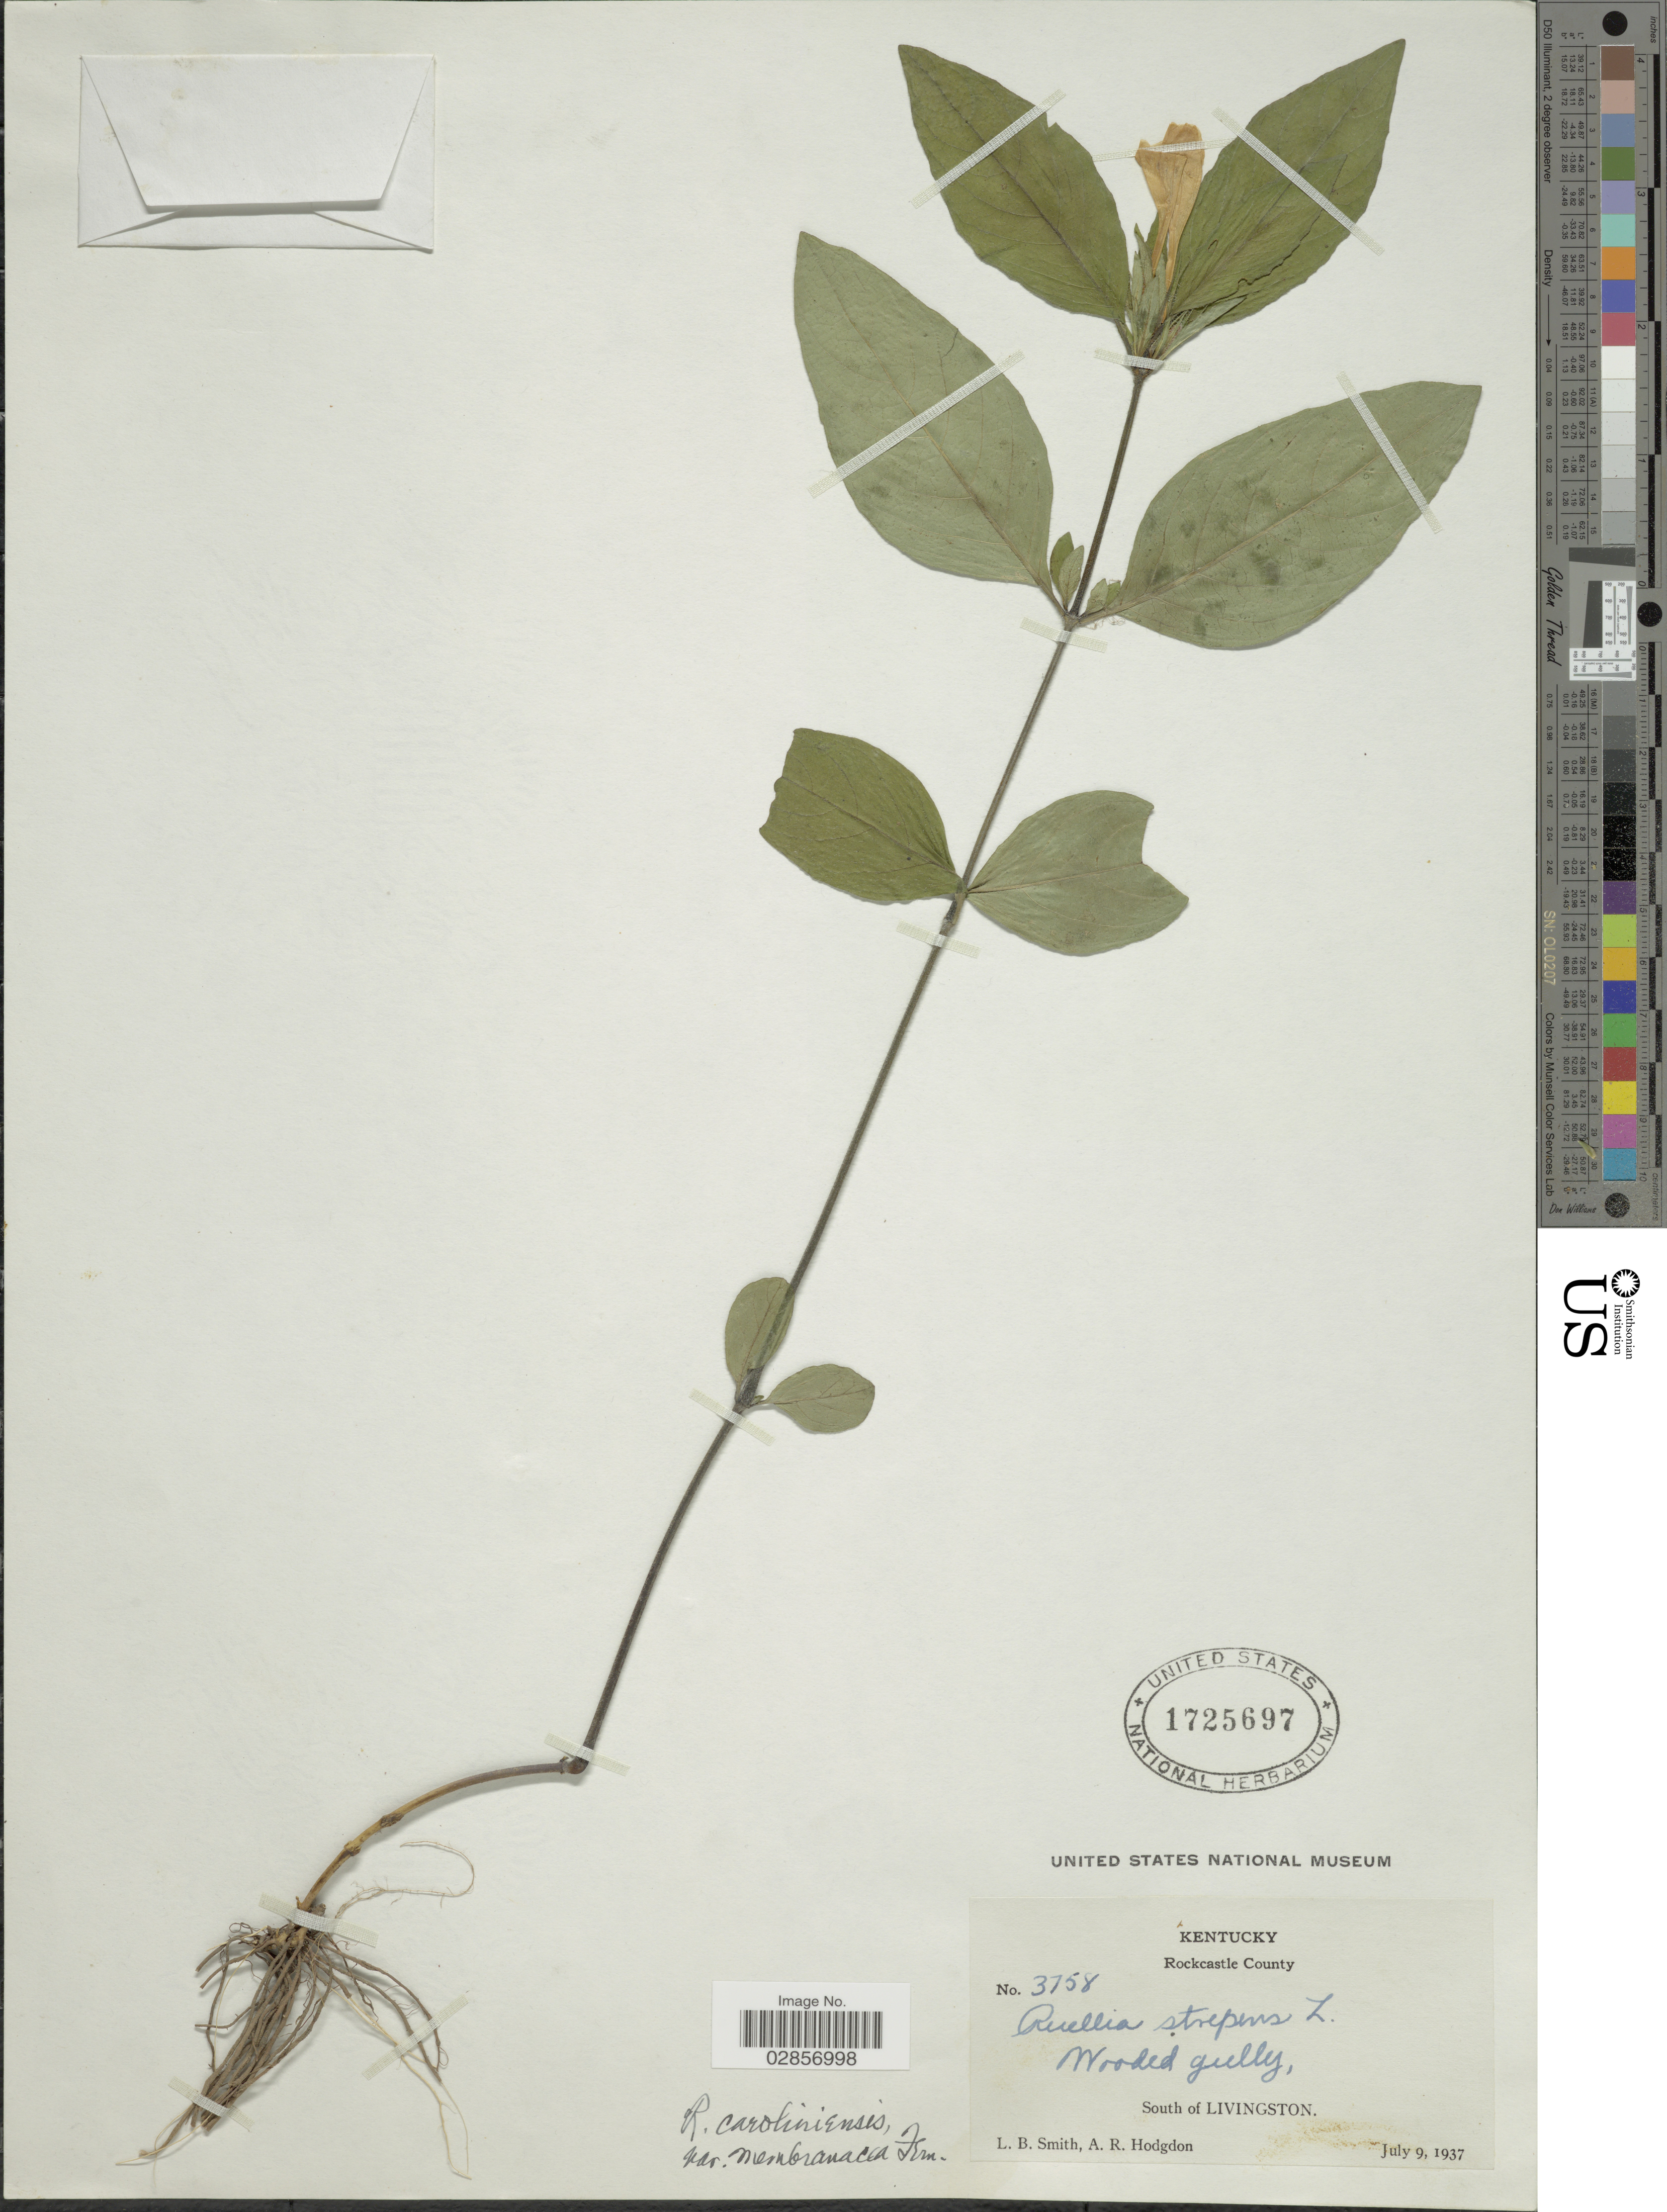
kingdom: Plantae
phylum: Tracheophyta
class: Magnoliopsida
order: Lamiales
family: Acanthaceae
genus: Ruellia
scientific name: Ruellia caroliniensis var. membranacea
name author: Fernald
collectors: L. Smith & A. R. Hodgdon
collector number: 3758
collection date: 1937-07-09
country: United States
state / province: Kentucky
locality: Rockcastle County. Wooded gully, South of Livingston.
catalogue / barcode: US 1725697